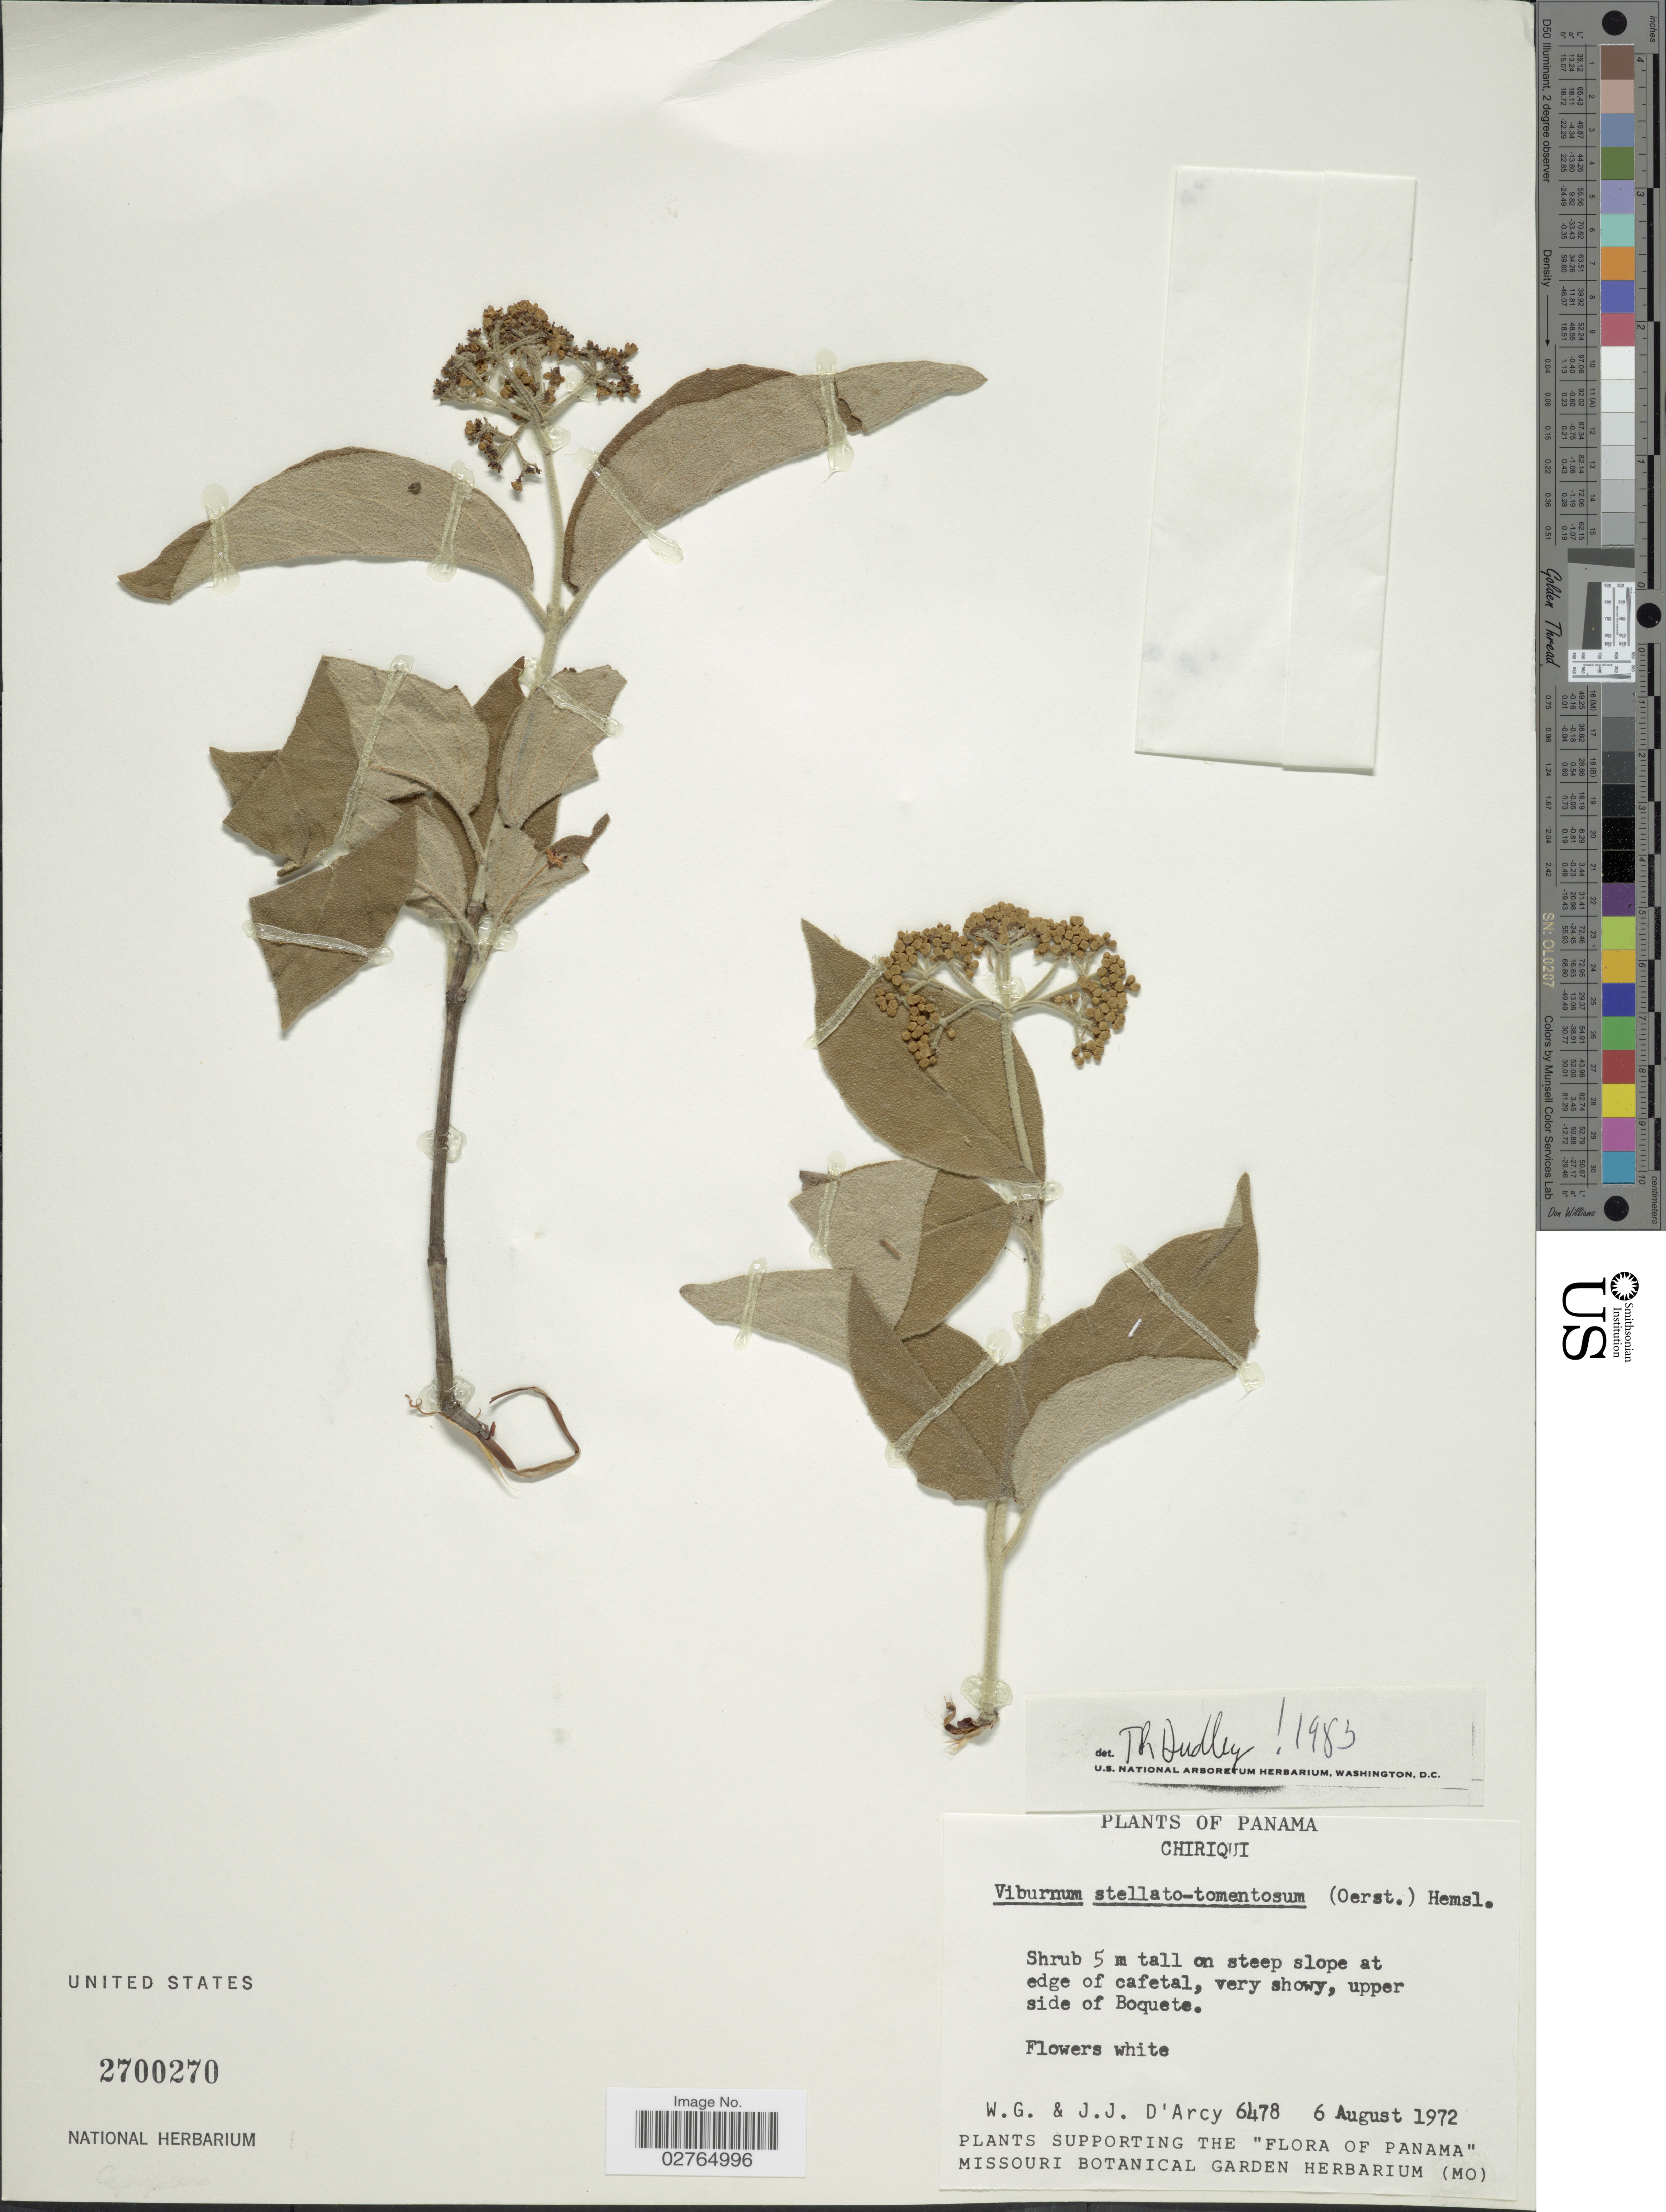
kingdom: Plantae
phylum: Tracheophyta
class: Magnoliopsida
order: Dipsacales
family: Viburnaceae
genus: Viburnum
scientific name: Viburnum stellatotomentosum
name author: (Oerst.) Hemsl.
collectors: W. G. D'Arcy & J. J. D'Arcy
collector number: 6478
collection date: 1972-08-06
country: Panama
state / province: Chiriqui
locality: Upper side of Boquete.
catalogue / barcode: US 2700270